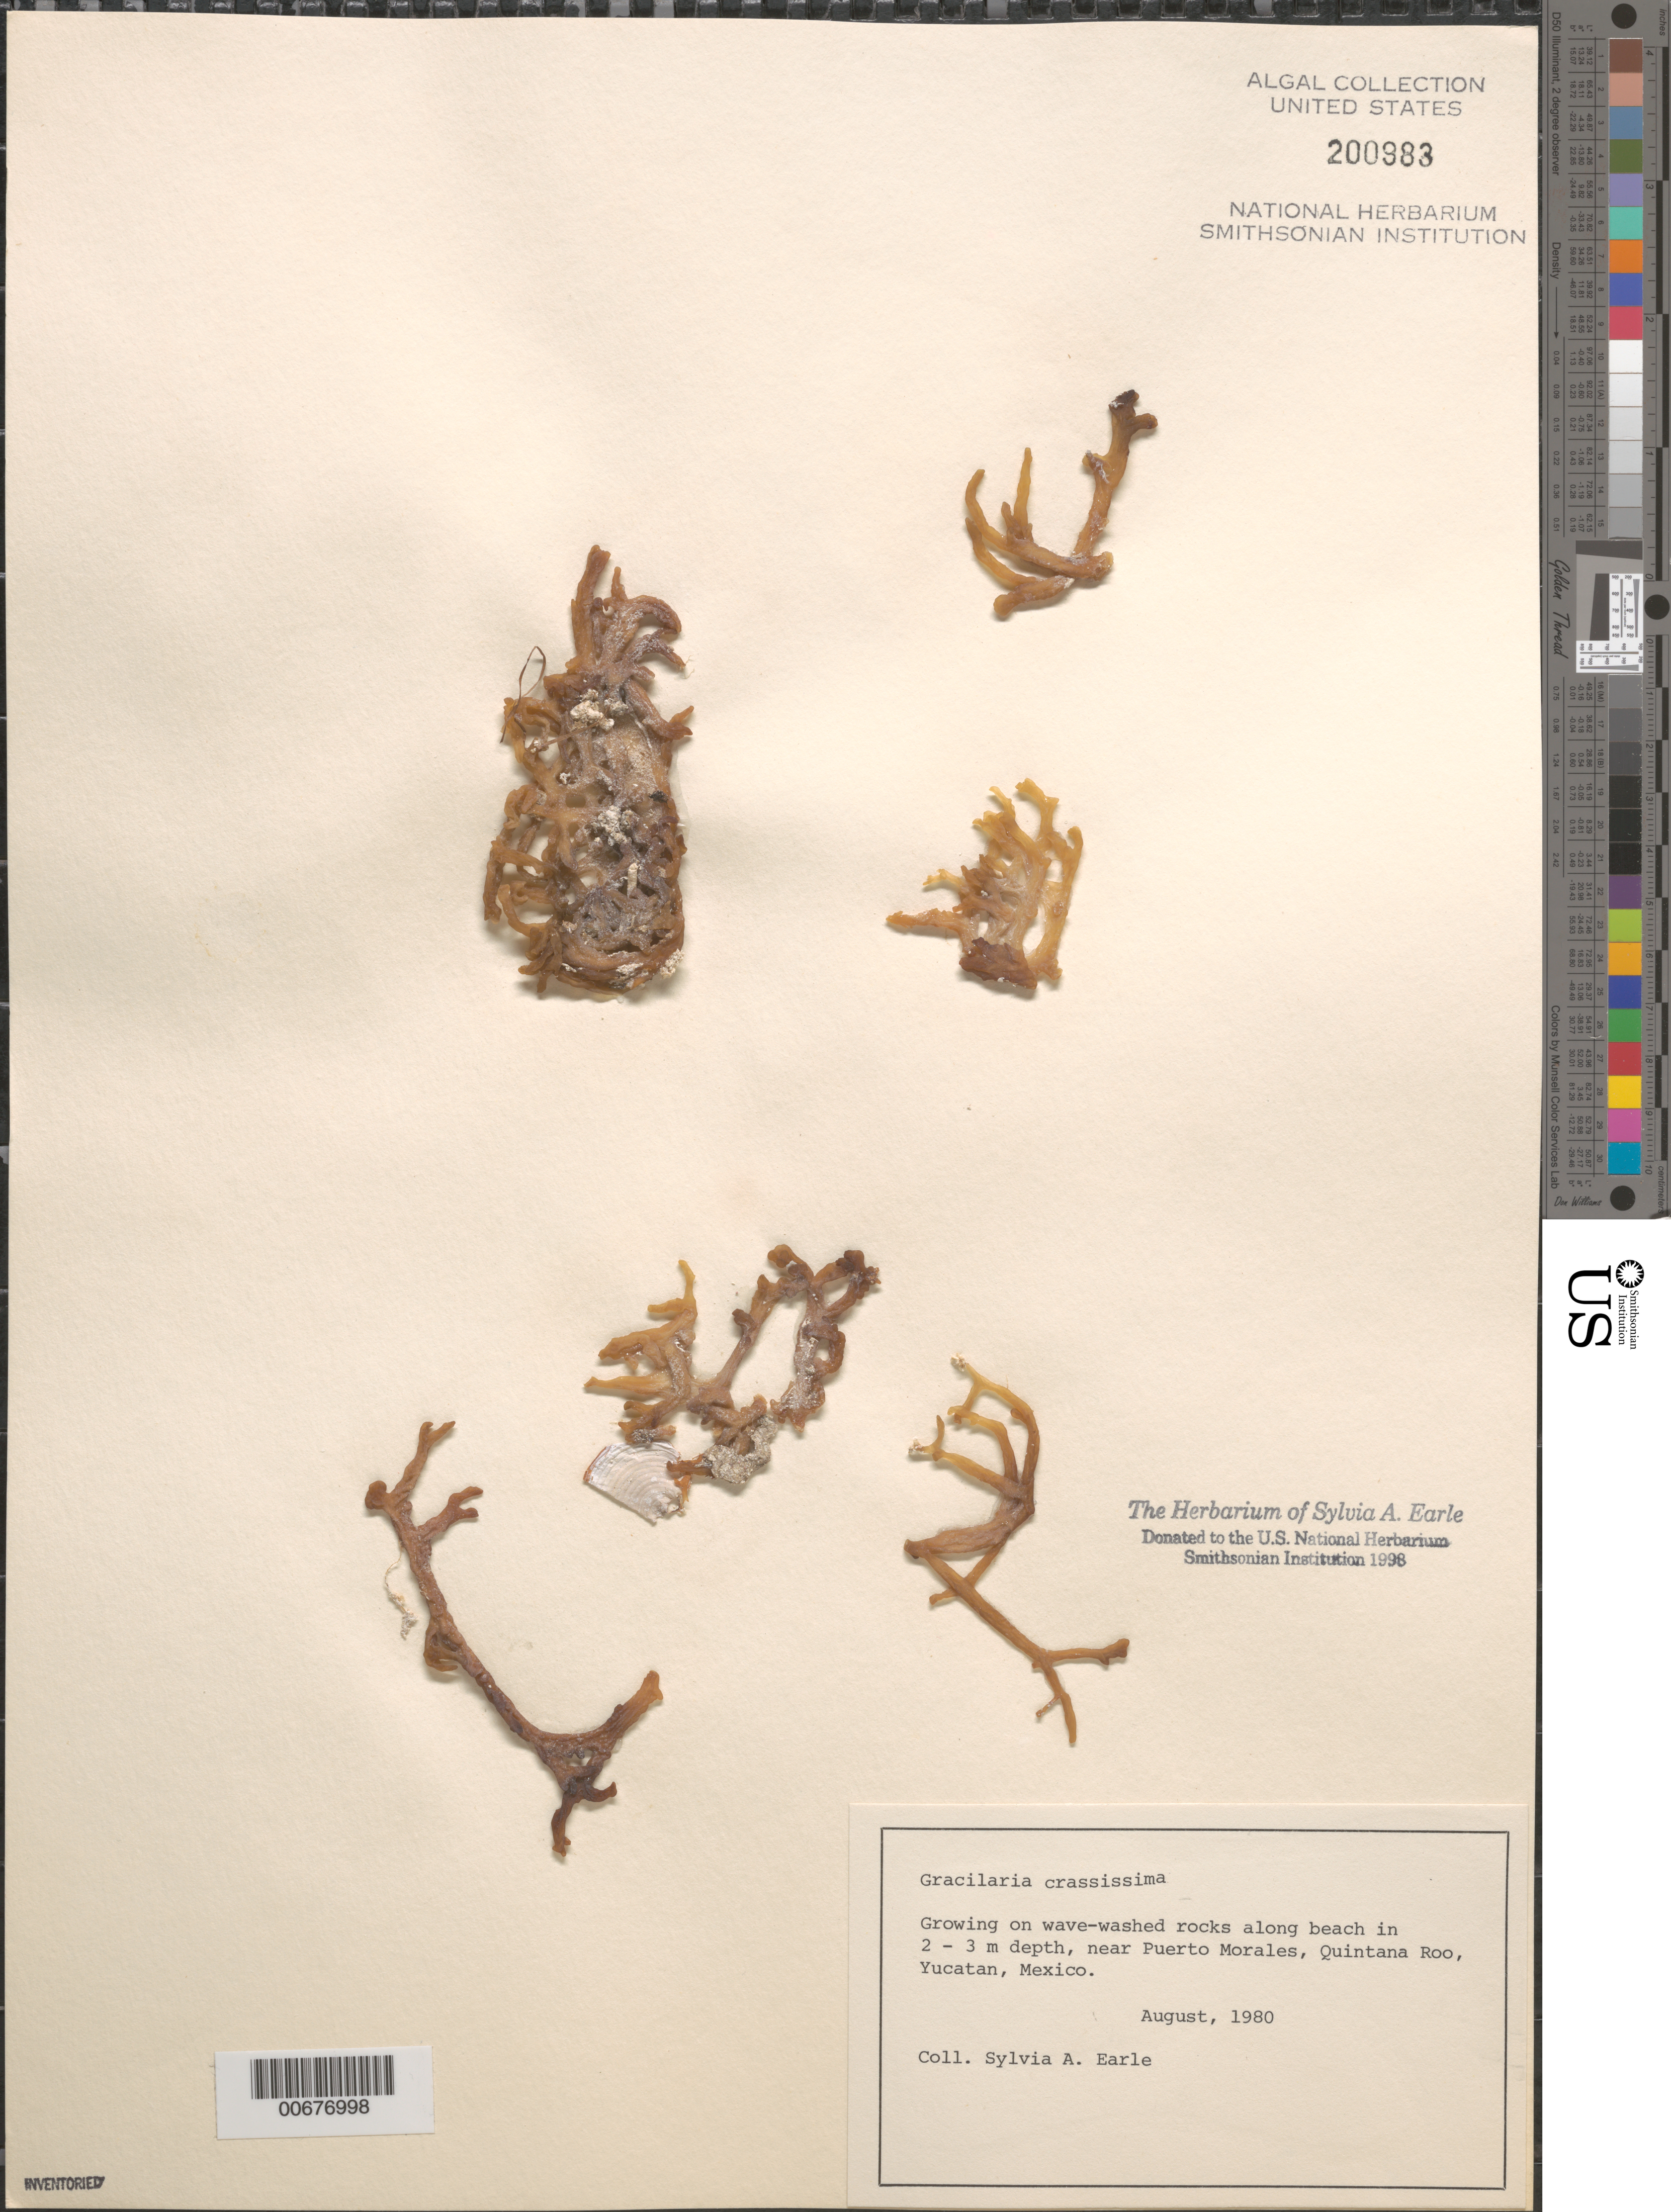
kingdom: Plantae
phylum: Rhodophyta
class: Florideophyceae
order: Gracilariales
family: Gracilariaceae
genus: Gracilaria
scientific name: Gracilaria crassissima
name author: (P. Crouan & H. Crouan) P. Crouan & H. Crouan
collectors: S. A. Earle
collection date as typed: Aug 1980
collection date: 1980-08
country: Mexico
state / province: Quintana Roo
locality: Yucatan Peninsula, near Puerto Morales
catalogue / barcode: US 200983